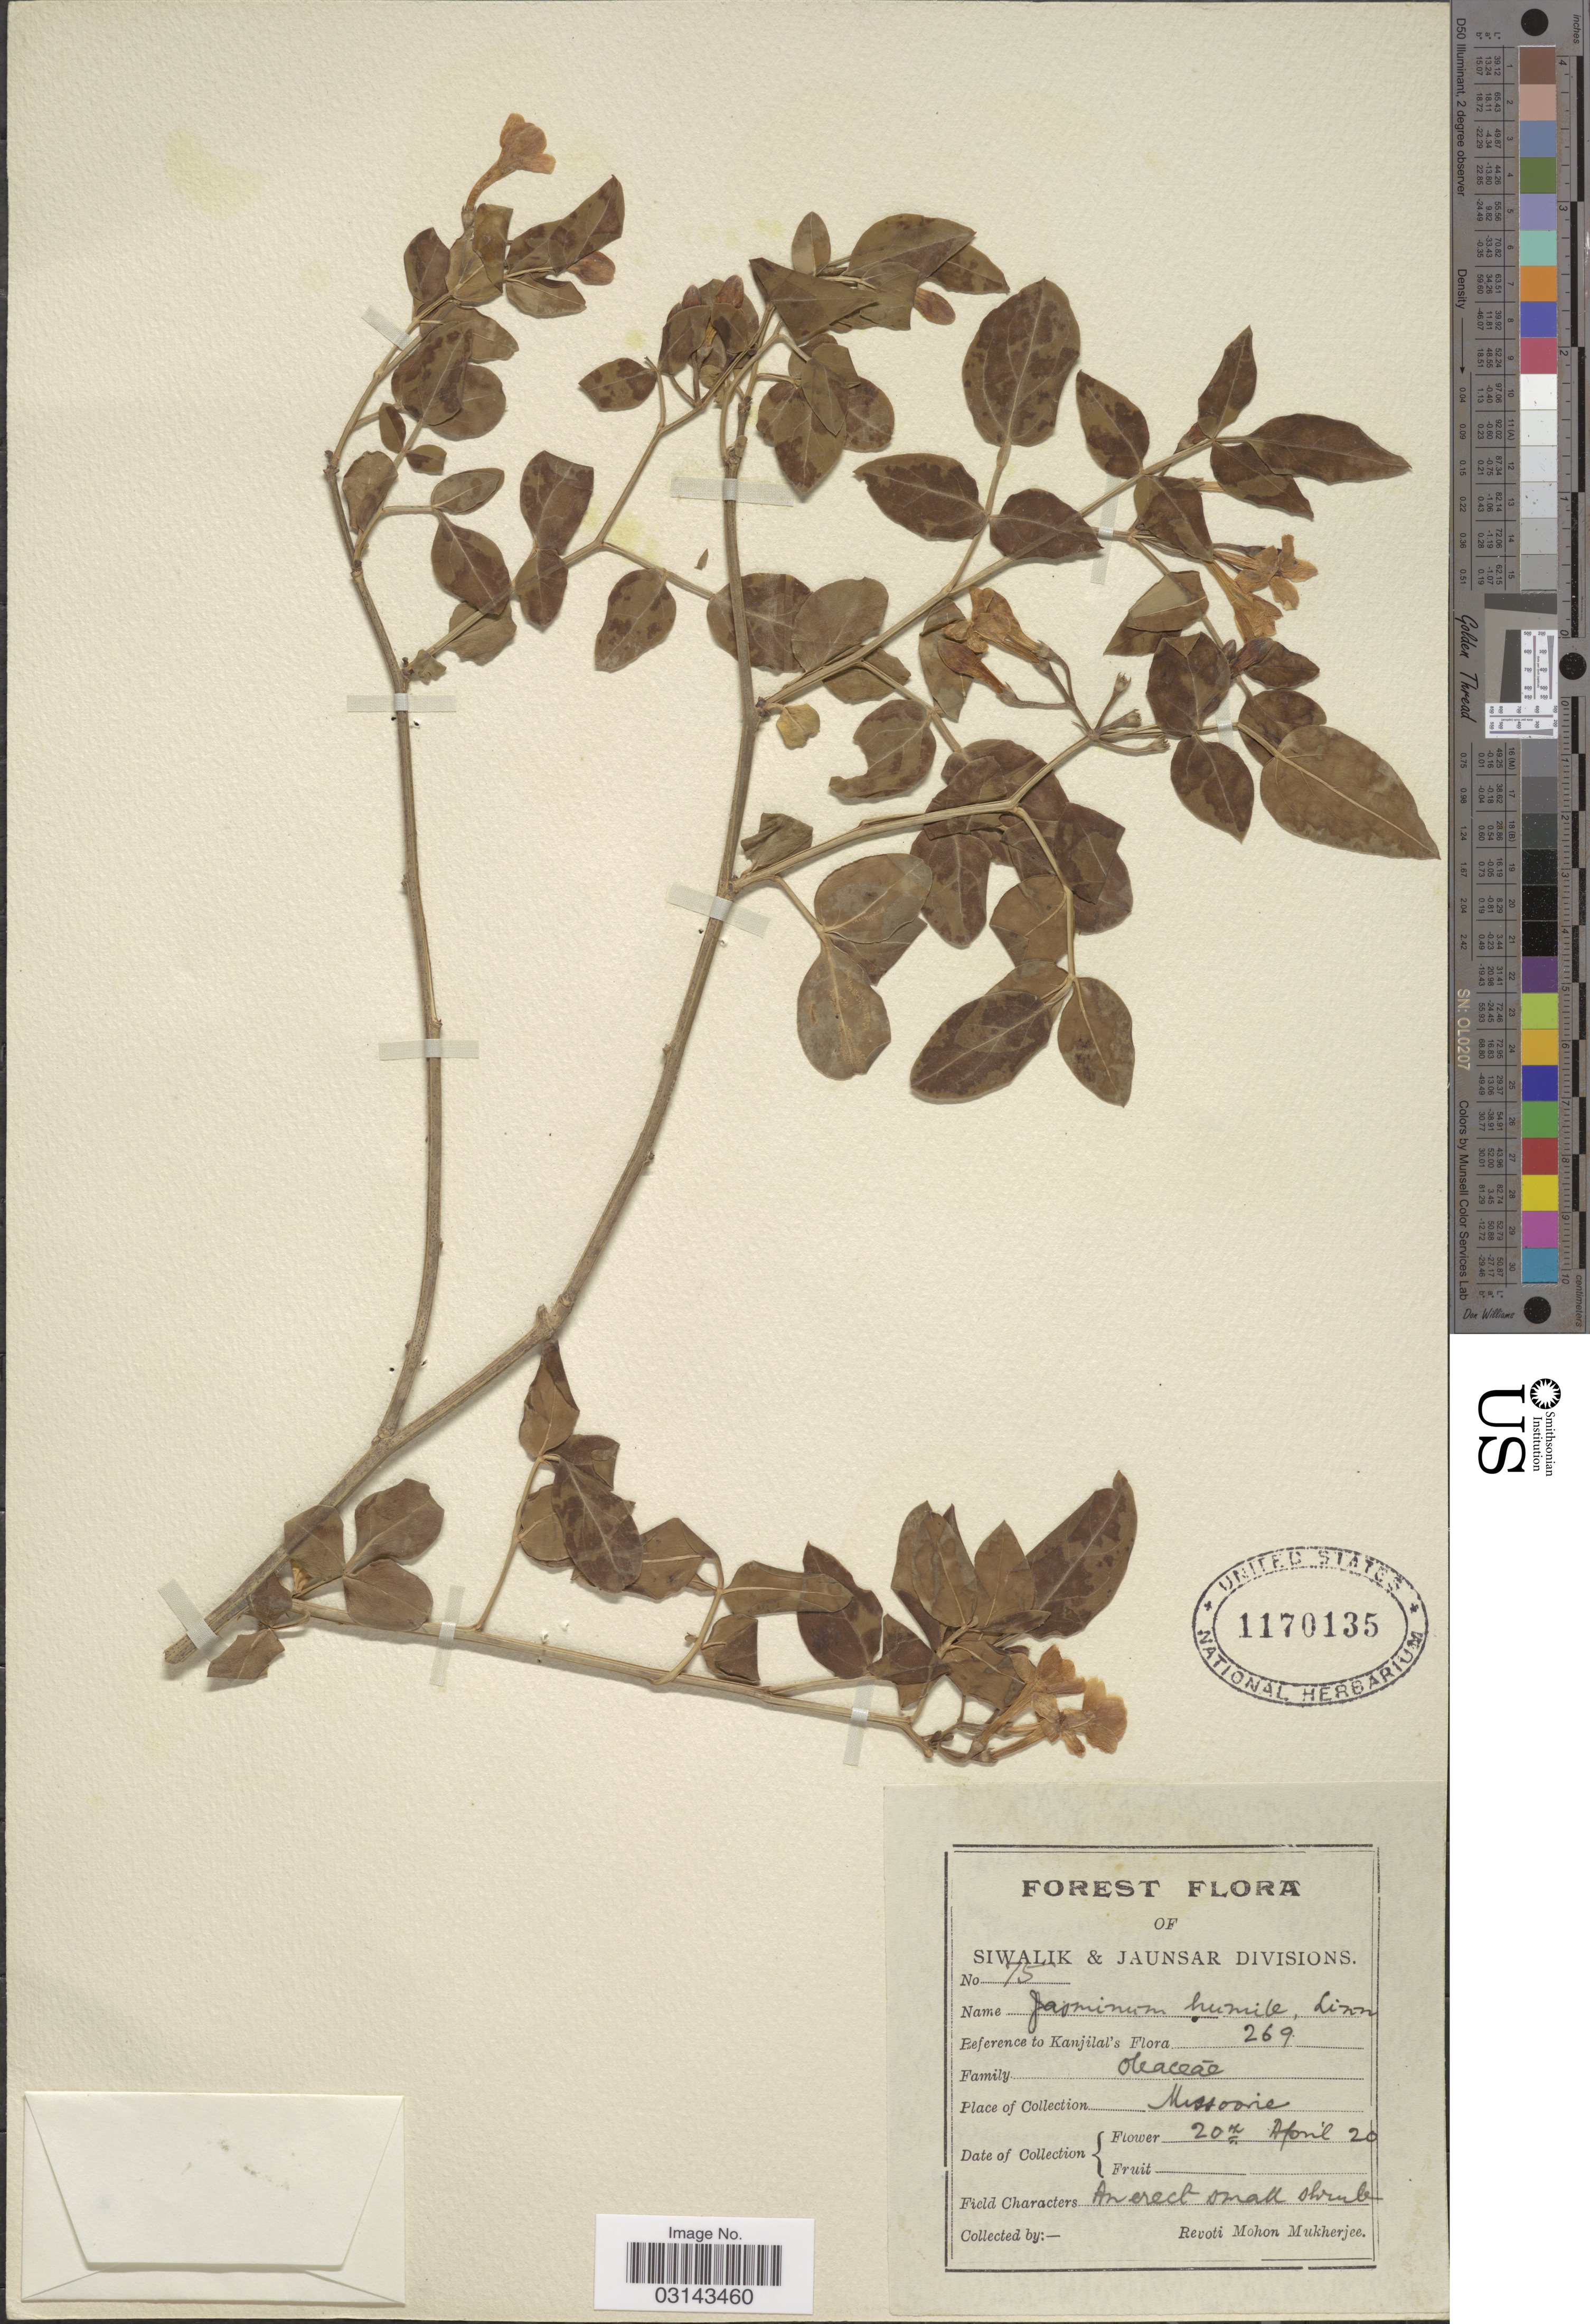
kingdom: Plantae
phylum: Tracheophyta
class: Magnoliopsida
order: Lamiales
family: Oleaceae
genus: Jasminum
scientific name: Jasminum humile var. humile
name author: L.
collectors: R. Mukherjee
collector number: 75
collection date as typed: Transcribed d/m/y: 20/4/20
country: India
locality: Siwalik & Jaunsar Divisions. Mussoorie.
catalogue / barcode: US 1170135